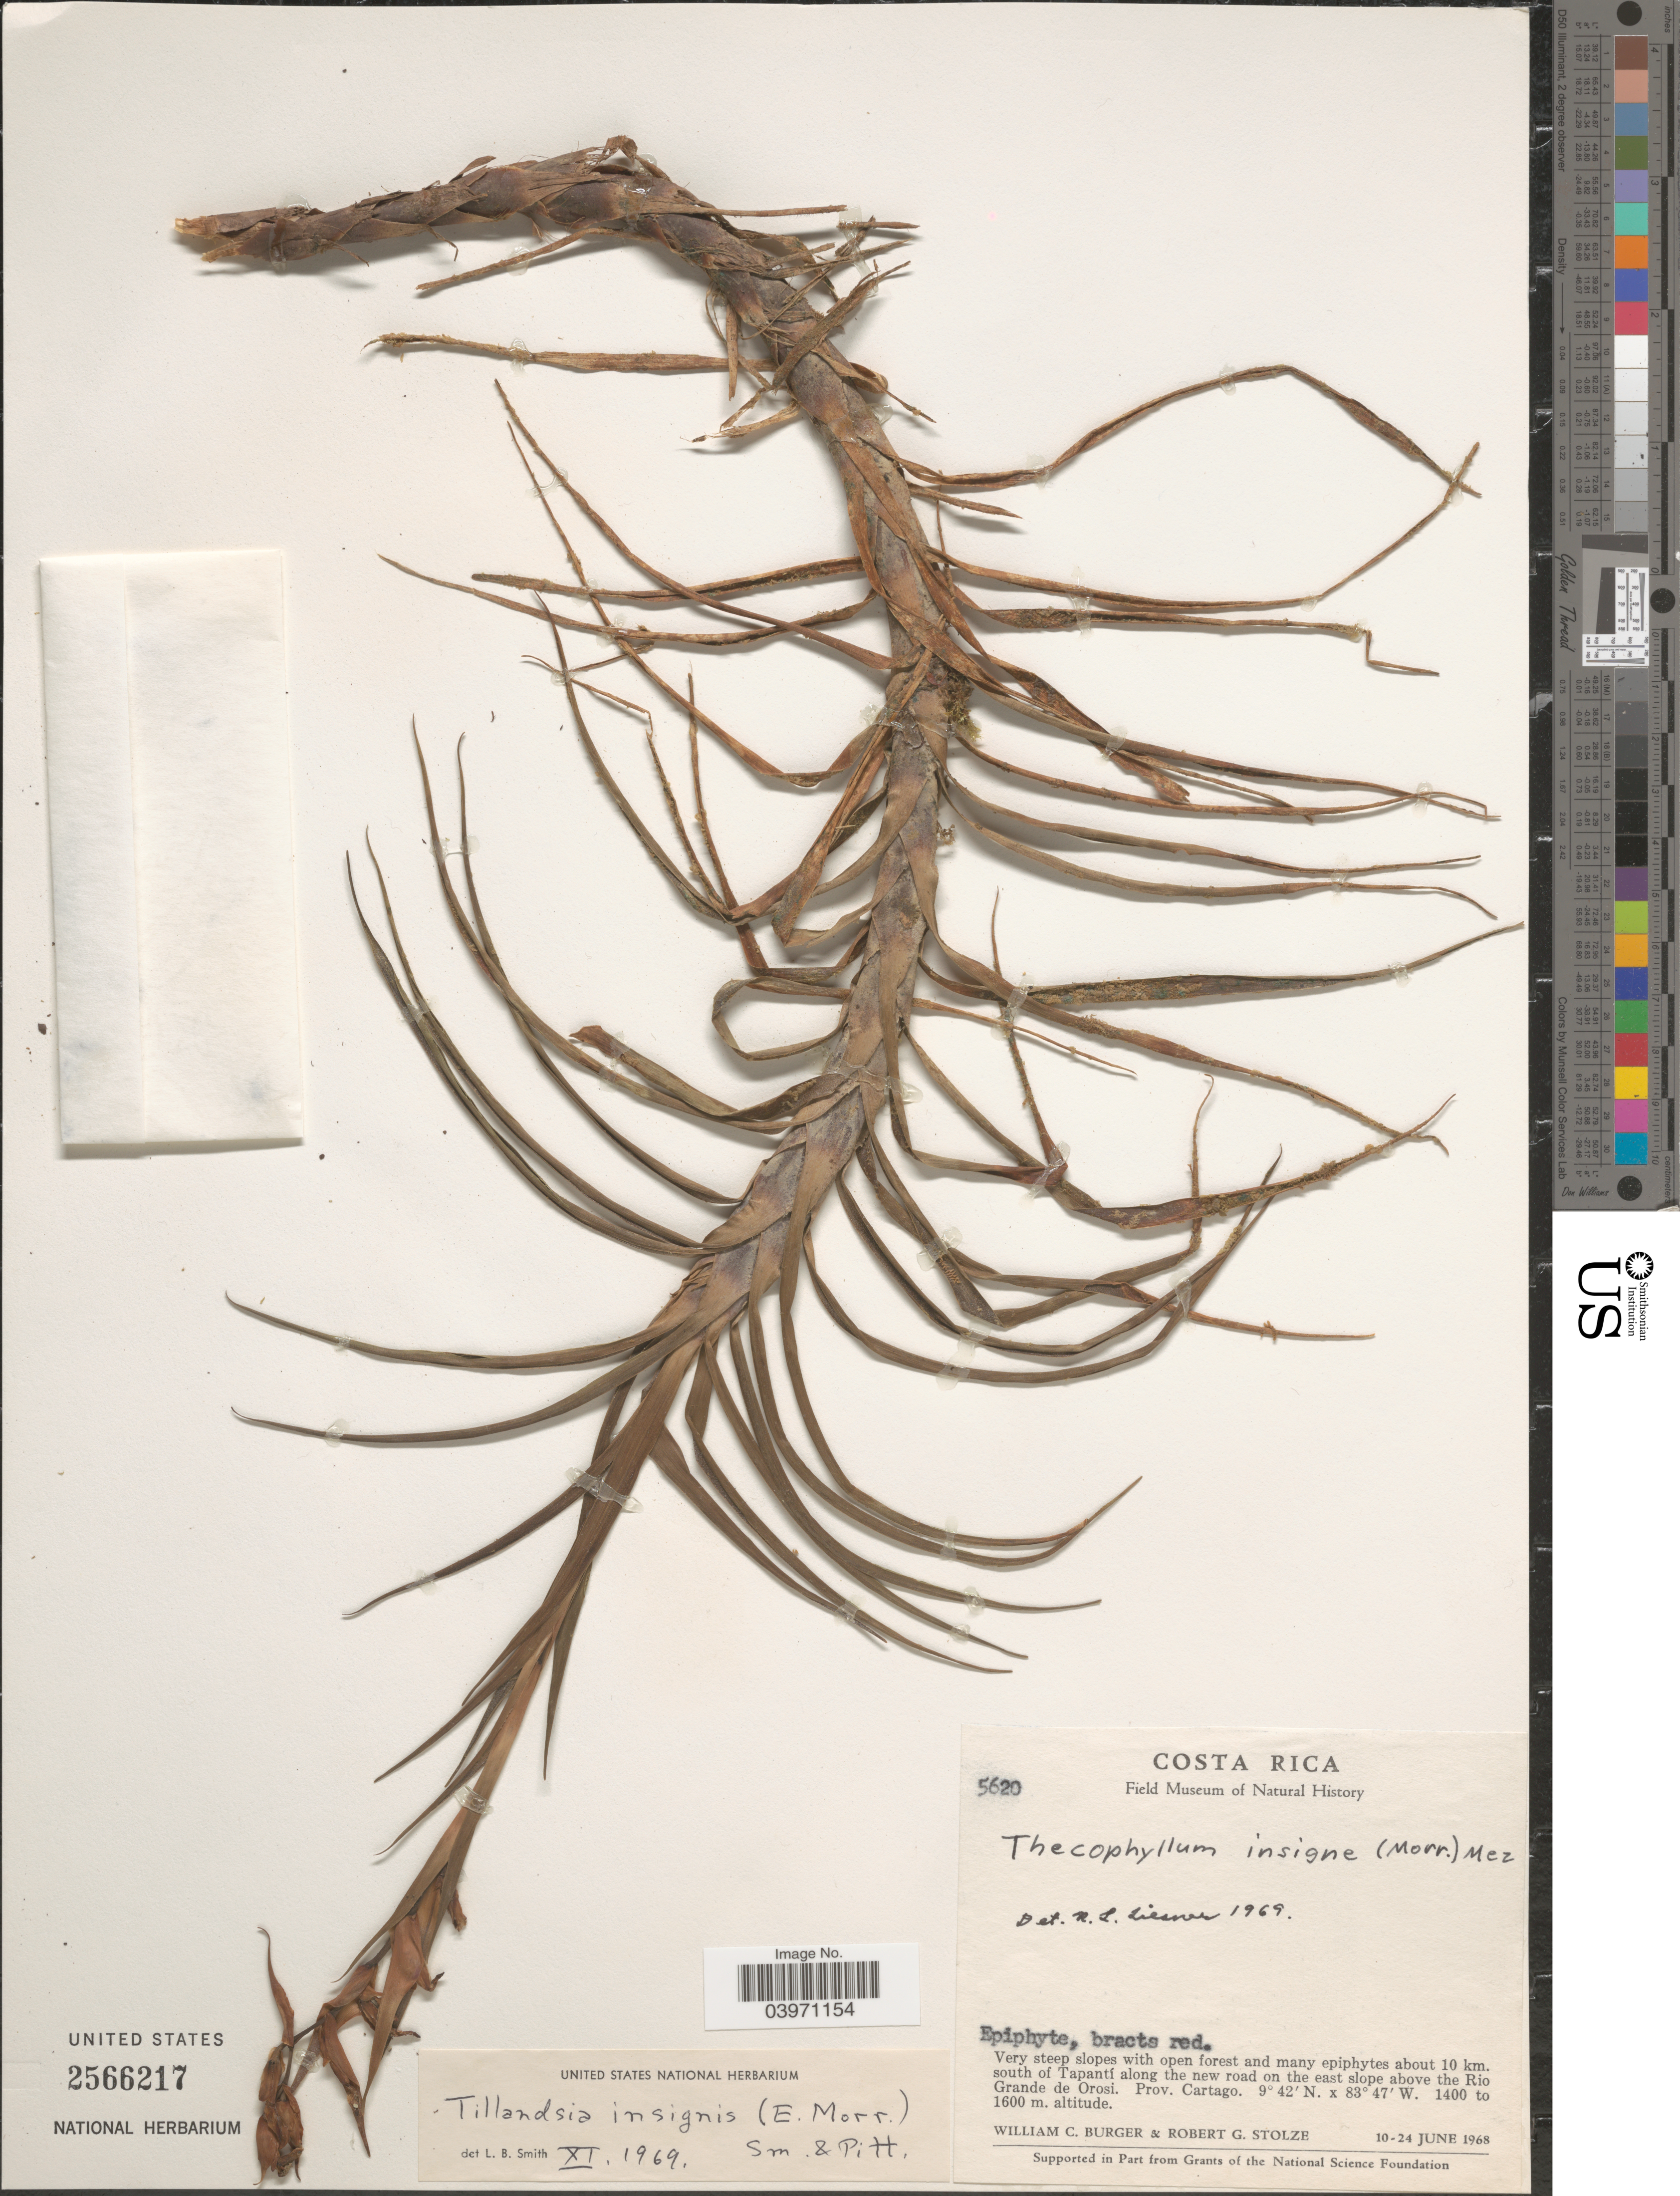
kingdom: Plantae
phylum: Tracheophyta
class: Liliopsida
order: Poales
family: Bromeliaceae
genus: Tillandsia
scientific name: Tillandsia insignis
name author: (Mez) L.B. Sm. & Pittendr.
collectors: W. Burger & R. G. Stolze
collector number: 5620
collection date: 1968-06-10/1968-06-24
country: Costa Rica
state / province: Cartago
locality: Very steep slopes with open forest and many epiphytes about 10 km. south of Tapantí along the new road on the east slope above the Rio Grande de Orosi.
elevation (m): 1400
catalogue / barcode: US 2566217